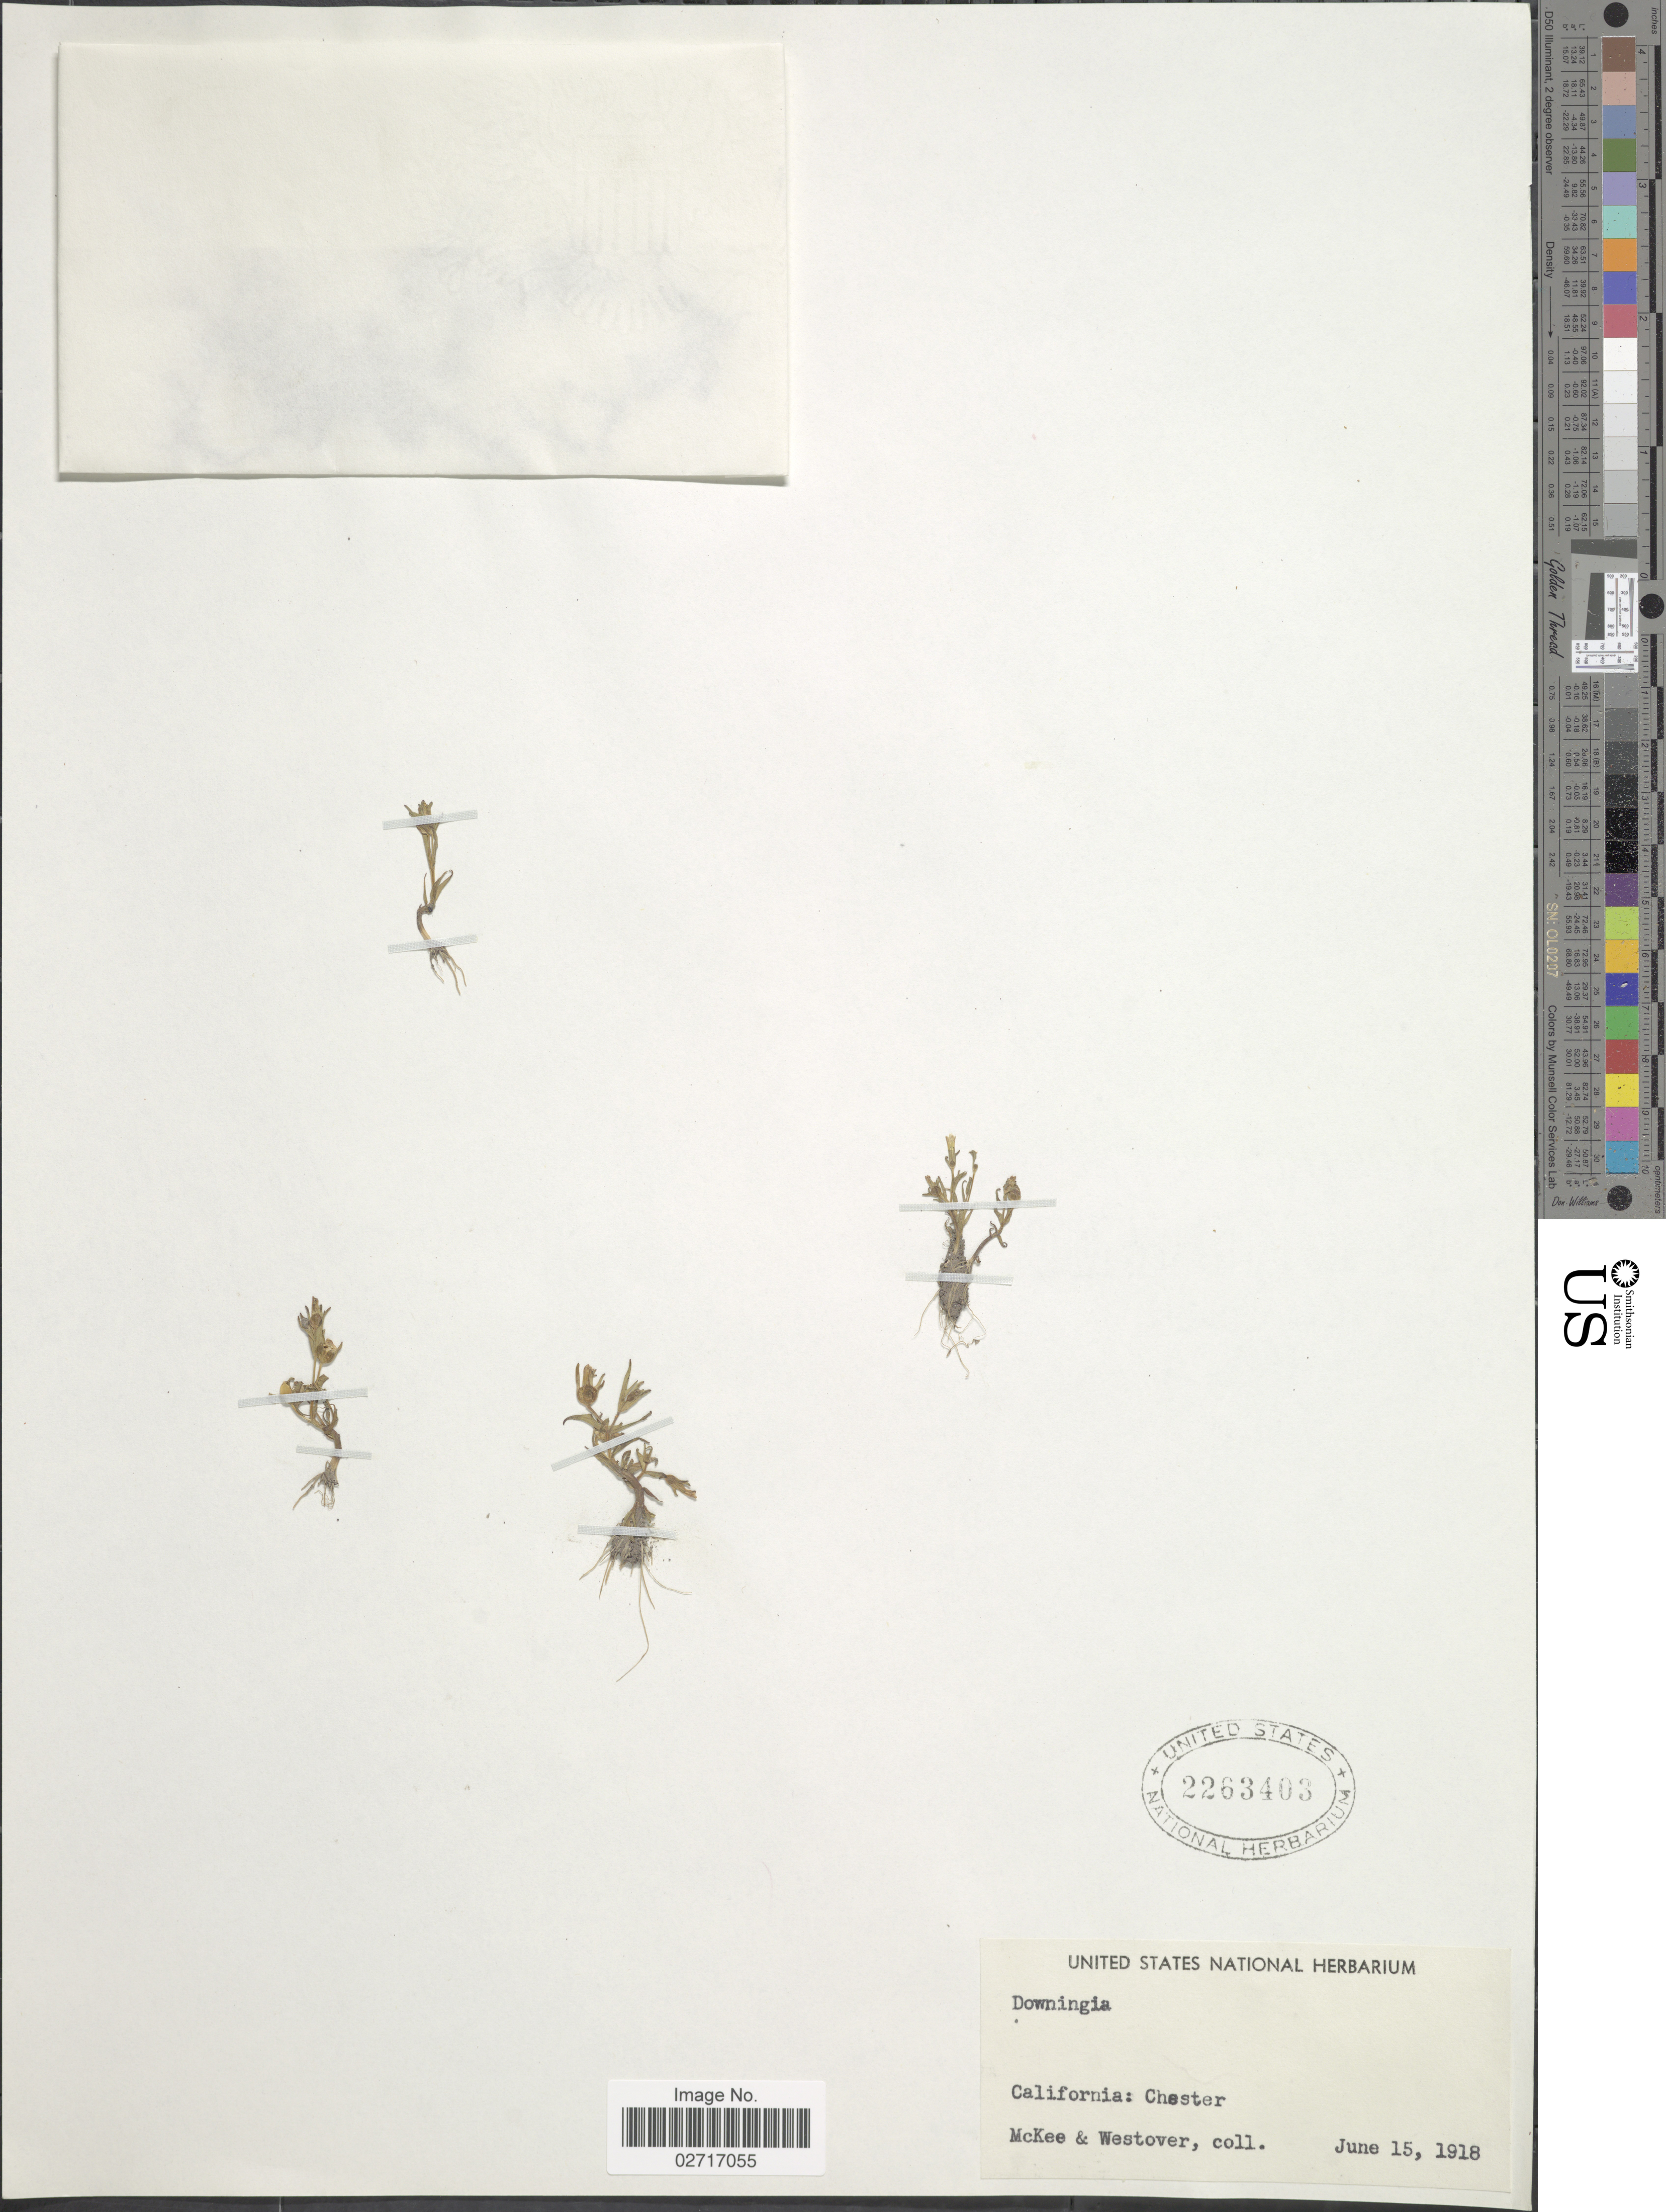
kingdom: Plantae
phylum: Tracheophyta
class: Magnoliopsida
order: Asterales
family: Campanulaceae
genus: Downingia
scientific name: Downingia sp.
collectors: McKee, -- & Westover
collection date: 1918-06-15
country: United States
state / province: California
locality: Chester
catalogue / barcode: US 2263403